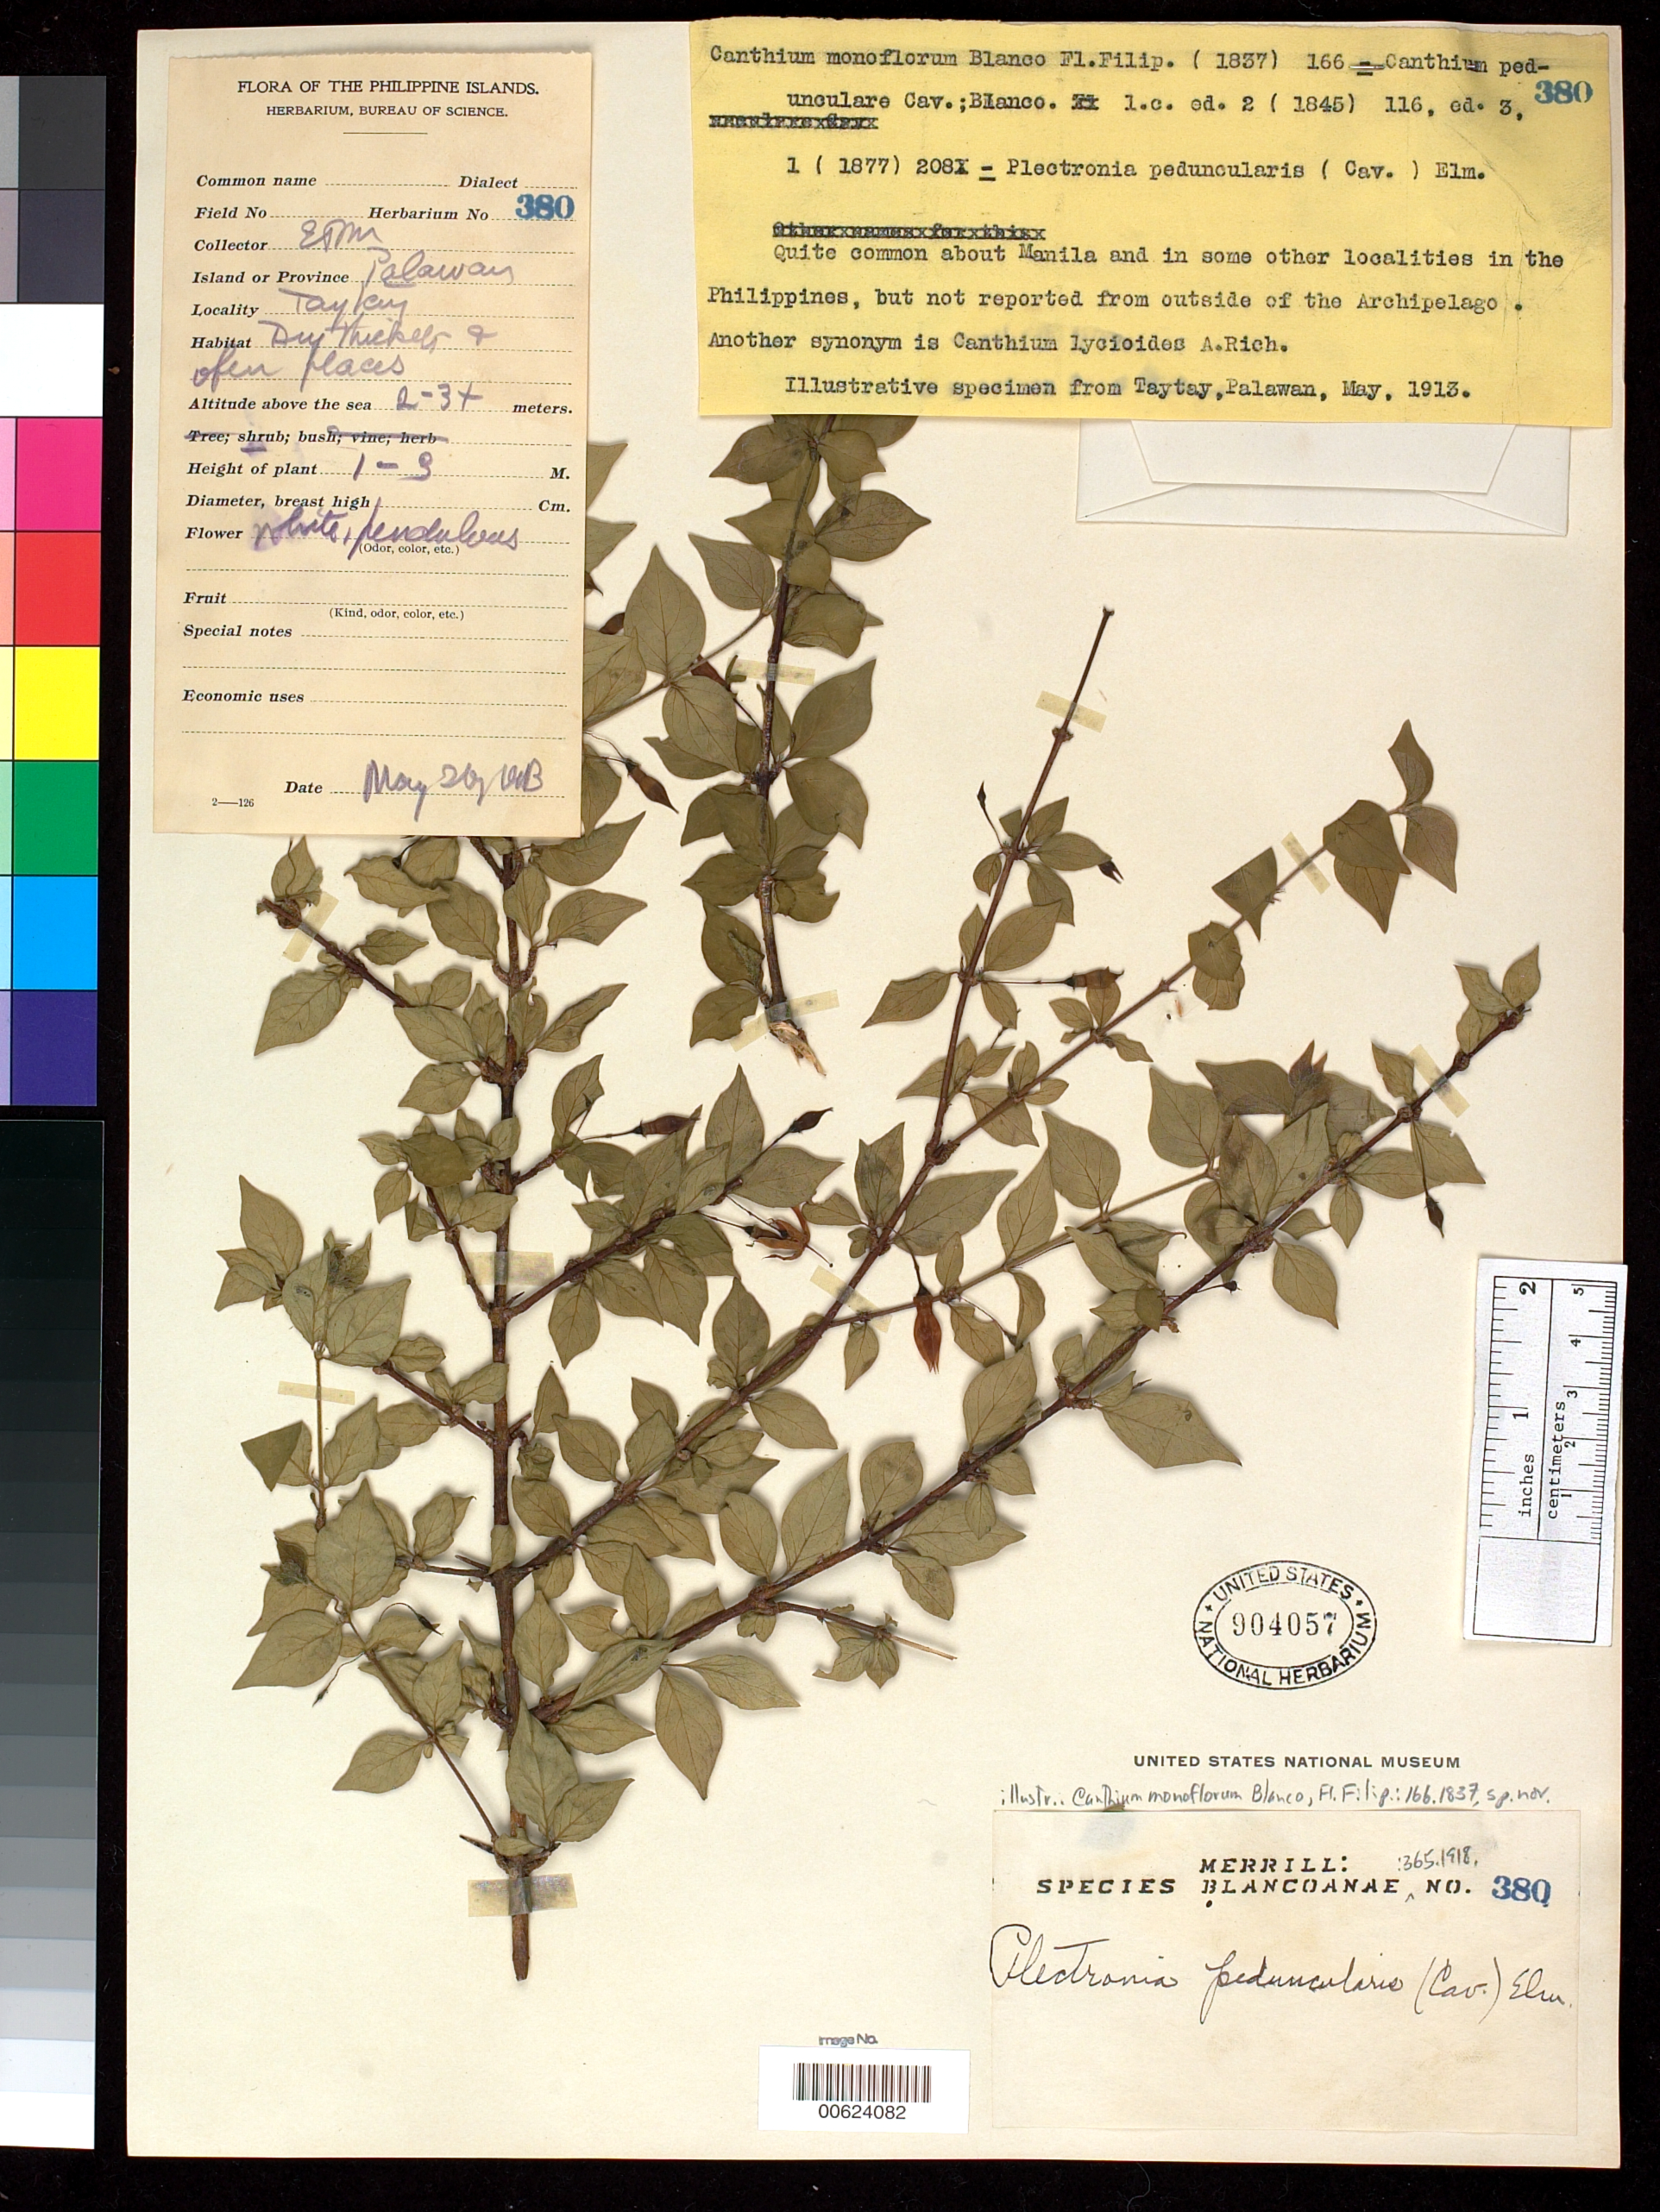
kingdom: Plantae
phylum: Tracheophyta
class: Magnoliopsida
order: Gentianales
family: Rubiaceae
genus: Canthium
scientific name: Canthium pedunculare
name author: Cav.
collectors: E. D. Merrill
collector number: Sp. Blancoan. 0380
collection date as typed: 20 May 1913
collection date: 1913-05-20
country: Philippines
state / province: Mimaropa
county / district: Palawan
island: Palawan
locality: Taytay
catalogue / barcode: US 904057